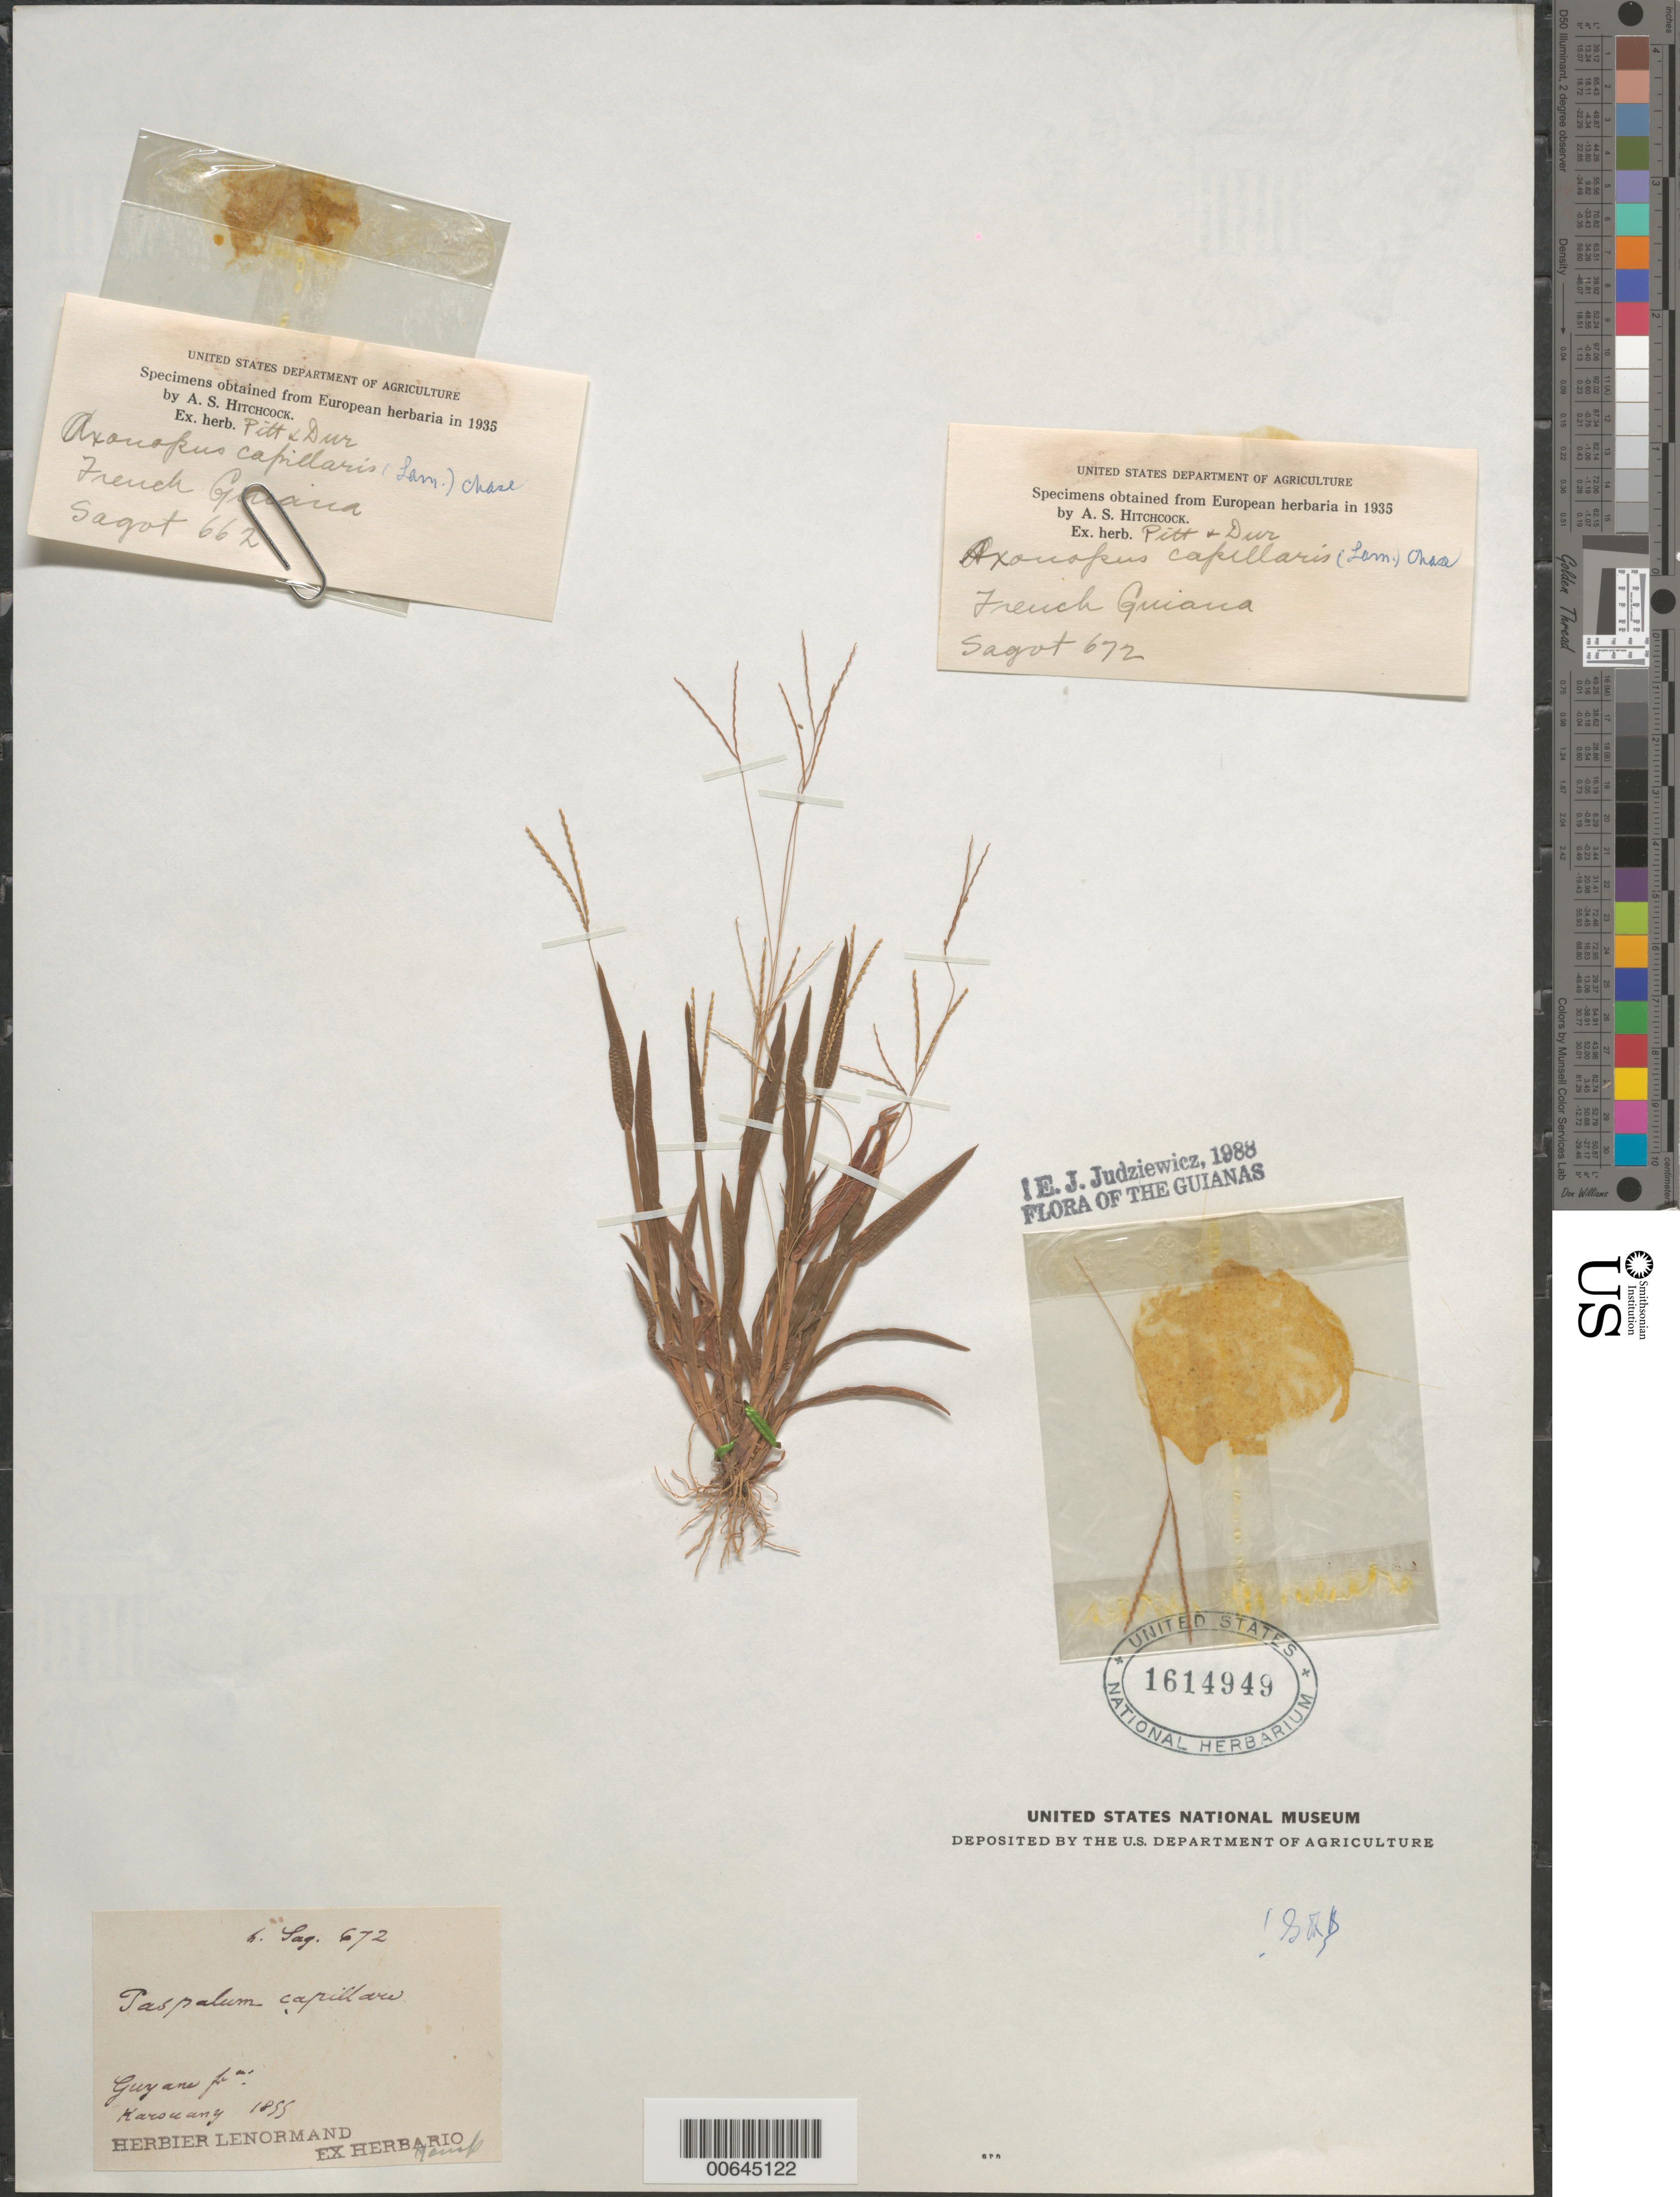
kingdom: Plantae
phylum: Tracheophyta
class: Liliopsida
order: Poales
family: Poaceae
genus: Axonopus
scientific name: Axonopus capillaris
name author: (Lam.) Chase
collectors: -. Karouany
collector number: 672?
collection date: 1855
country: French Guiana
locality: Guyane fra.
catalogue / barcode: US 1614949-3